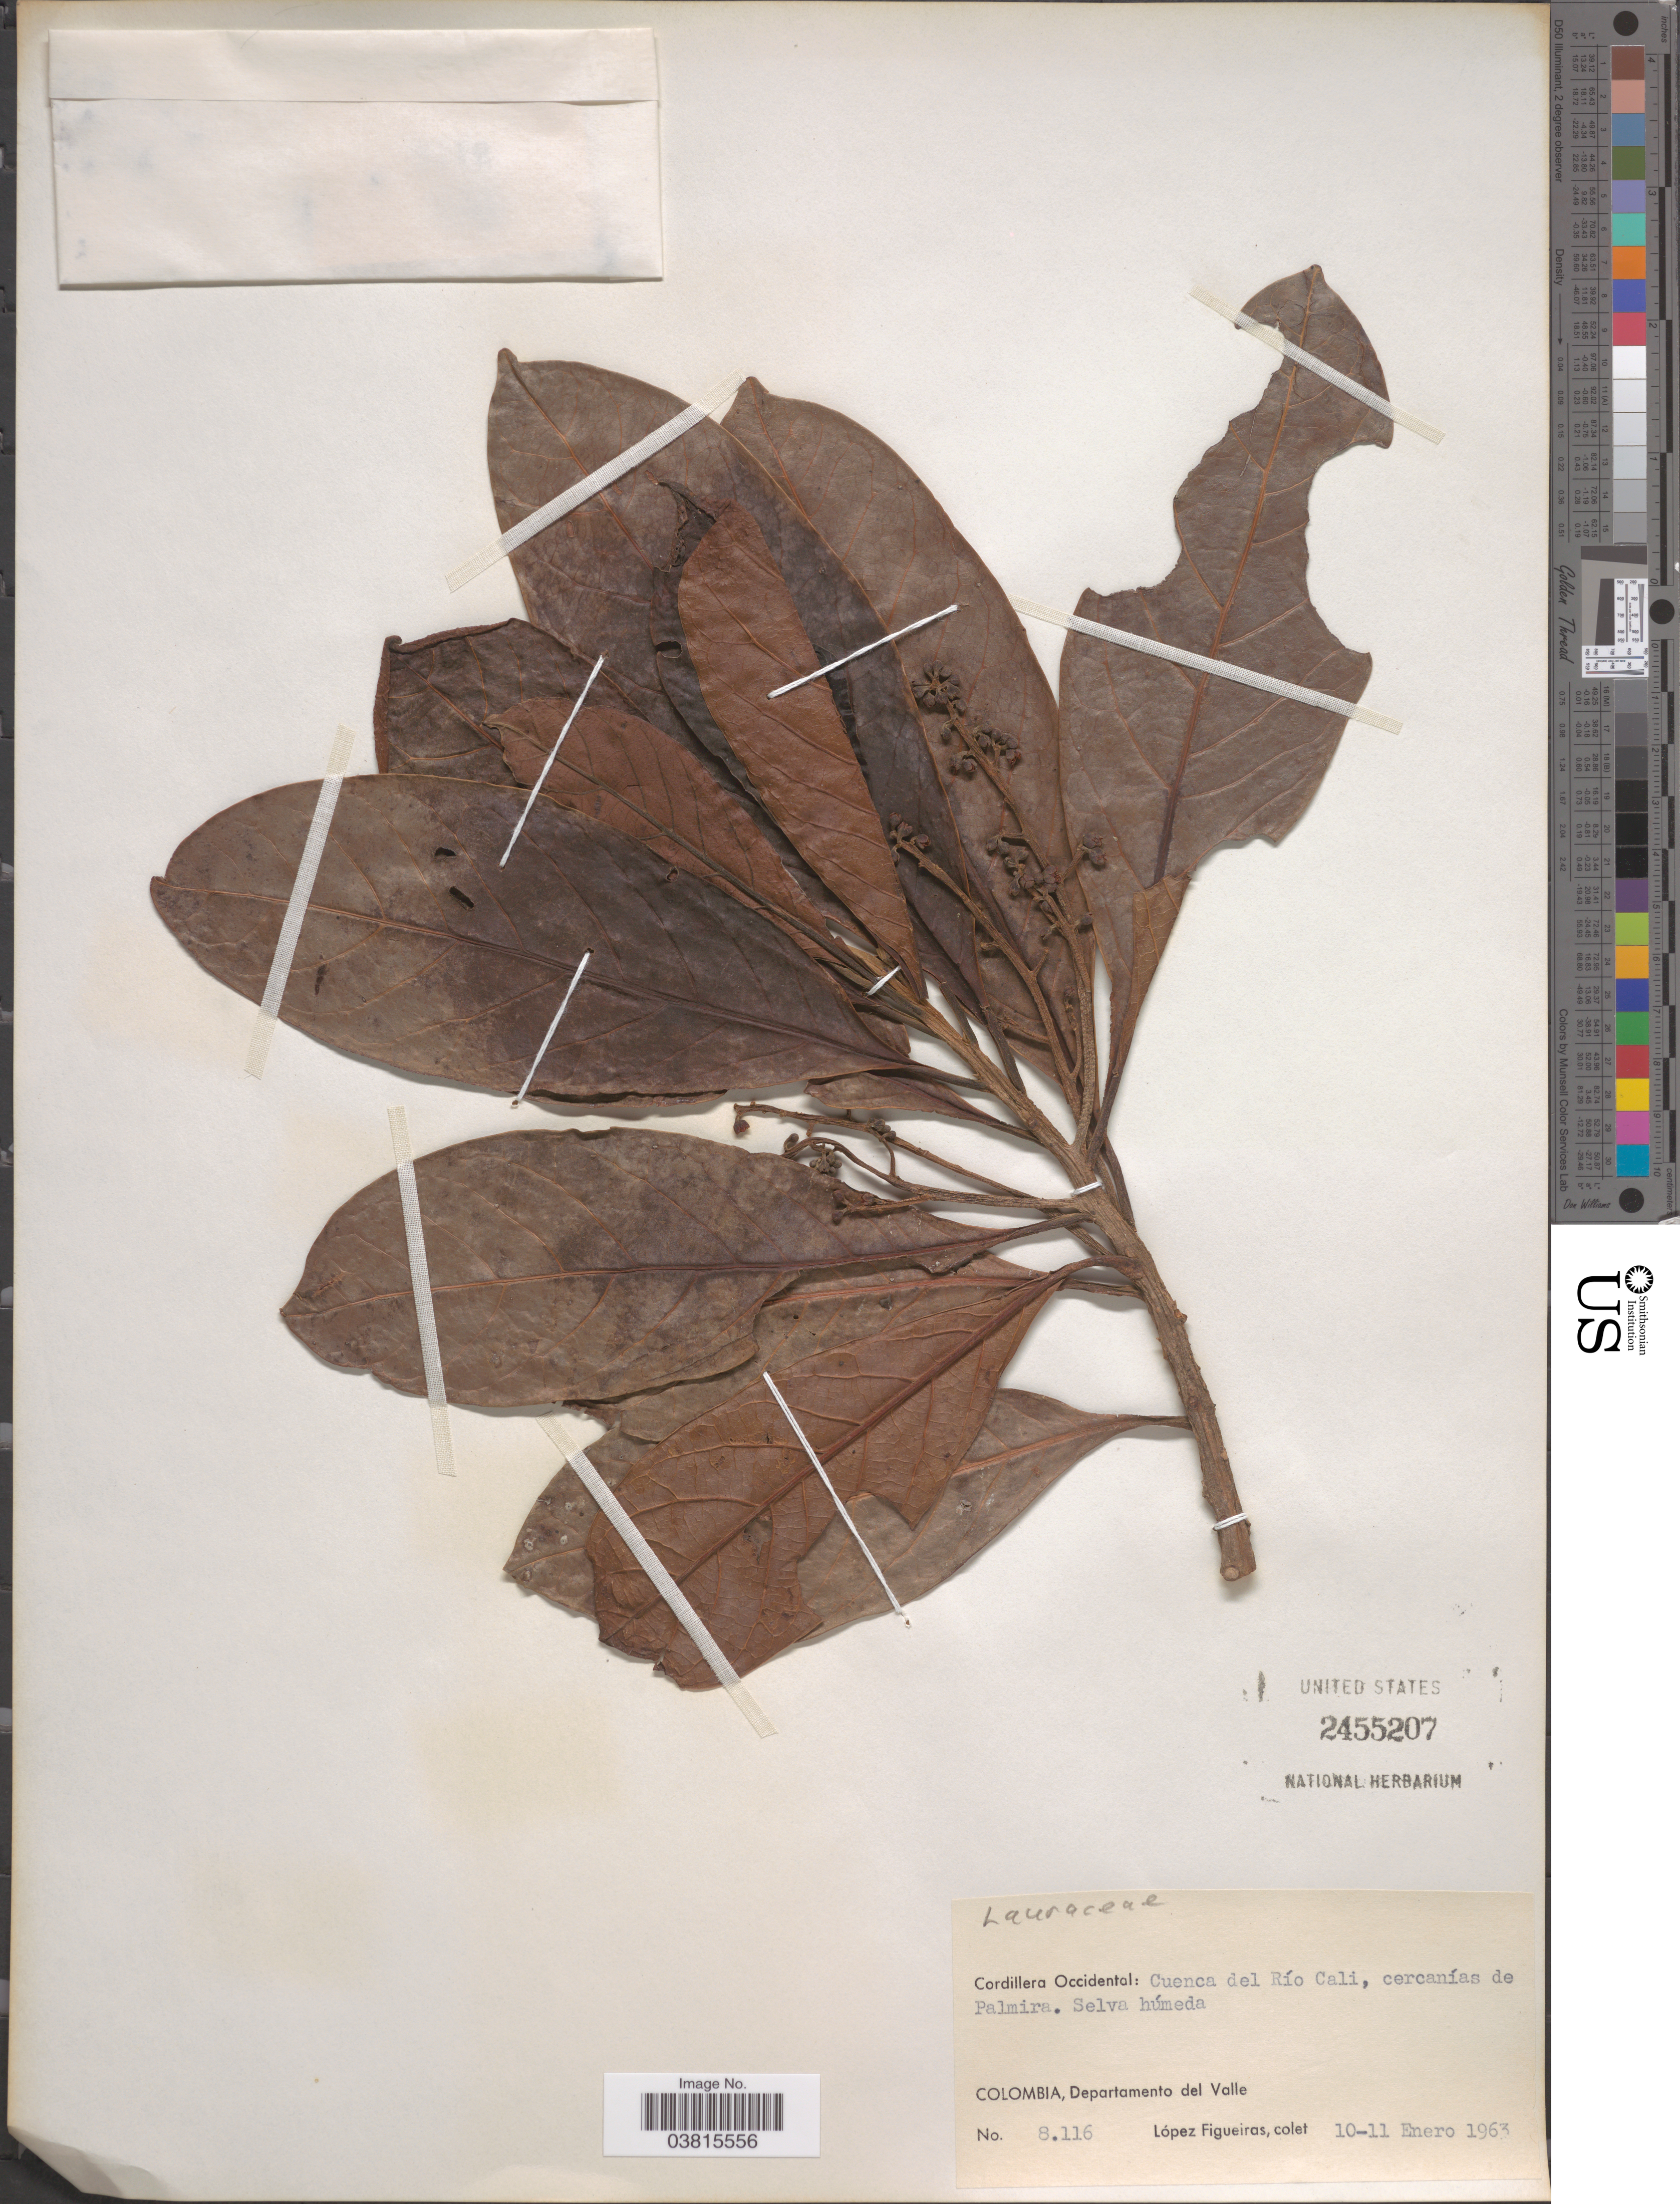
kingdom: Plantae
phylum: Tracheophyta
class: Magnoliopsida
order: Laurales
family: Lauraceae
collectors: M. López Figueiras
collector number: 8116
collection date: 1963-01-10/1963-01-11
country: Colombia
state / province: Valle del Cauca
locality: Cordillera Occidental: Cuenca del Río Cali, cercanías de Palmira. Selva húmeda. Departamento del Valle.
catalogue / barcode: US 2455207